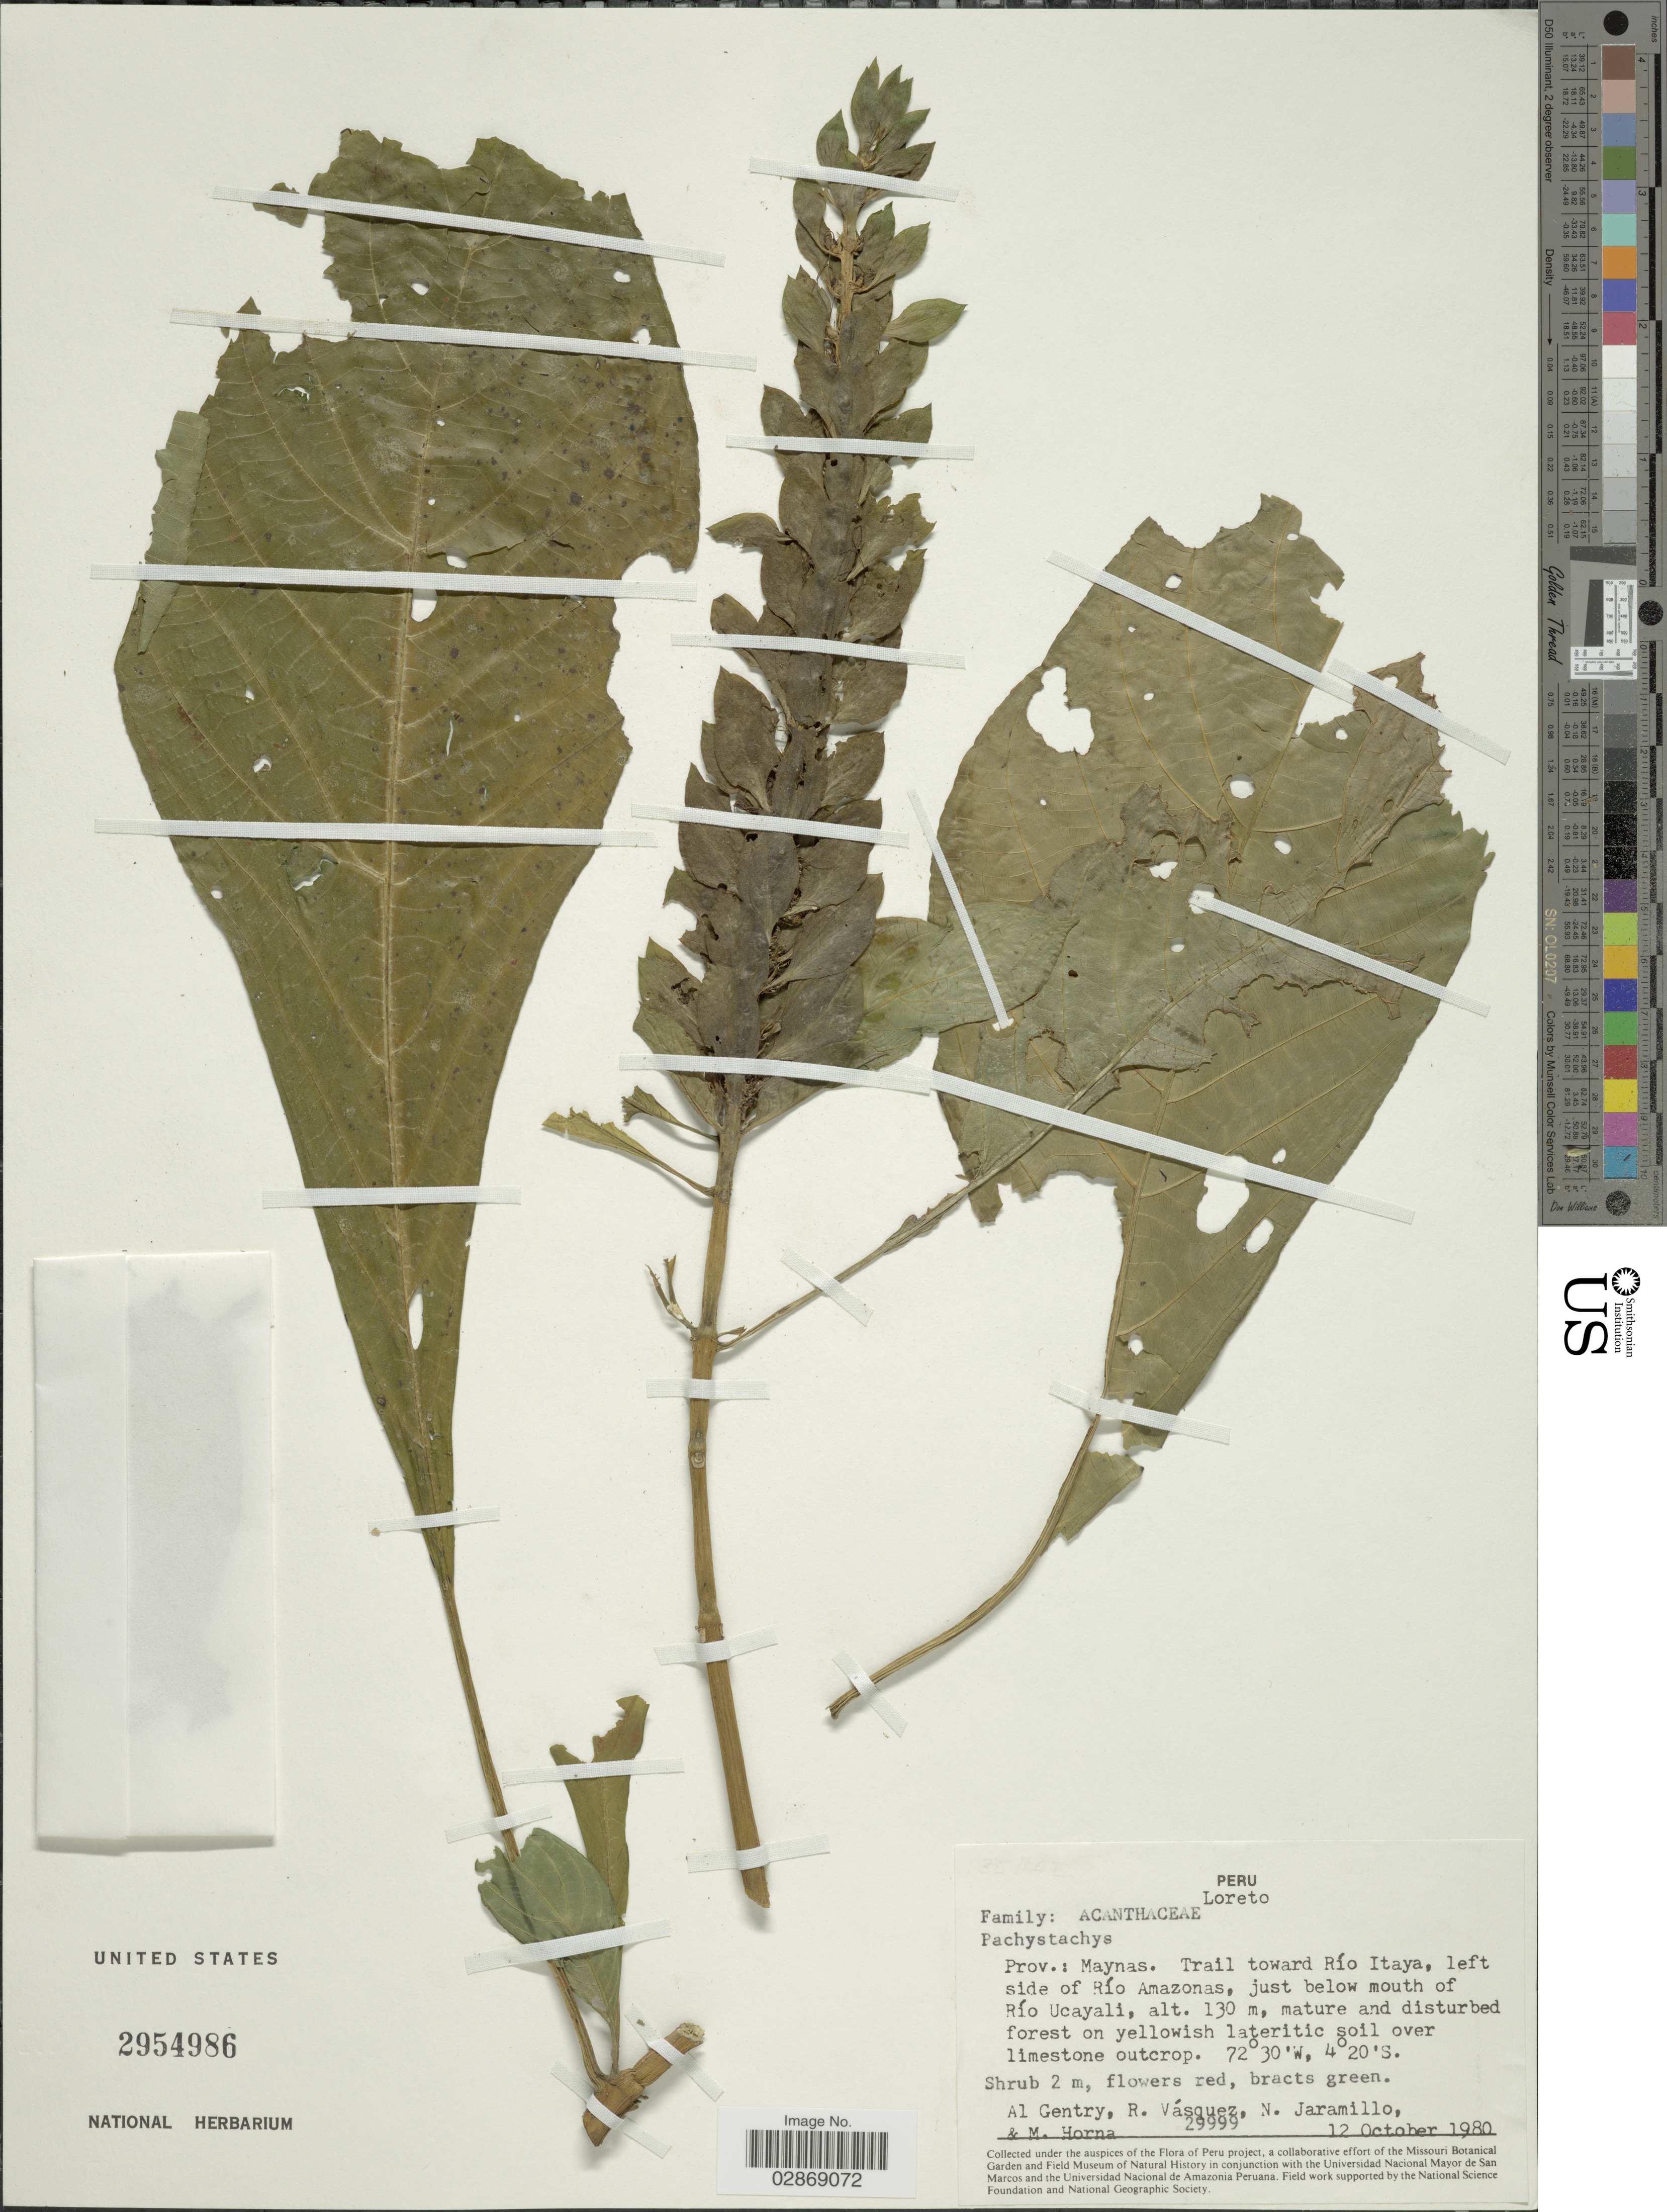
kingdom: Plantae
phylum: Tracheophyta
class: Magnoliopsida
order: Lamiales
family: Acanthaceae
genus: Pachystachys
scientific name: Pachystachys spicata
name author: (Ruiz & Pav.) Wassh.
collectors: A. H. Gentry, R. Vásquez, N. Jaramillo & M. Horna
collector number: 29999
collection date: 1980-10-12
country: Peru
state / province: Loreto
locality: Prov.: Maynas. Trail toward Río Itaya, left side of Río Amazonas, just below mouth of Río Ucayali.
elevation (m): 130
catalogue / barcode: US 2954986